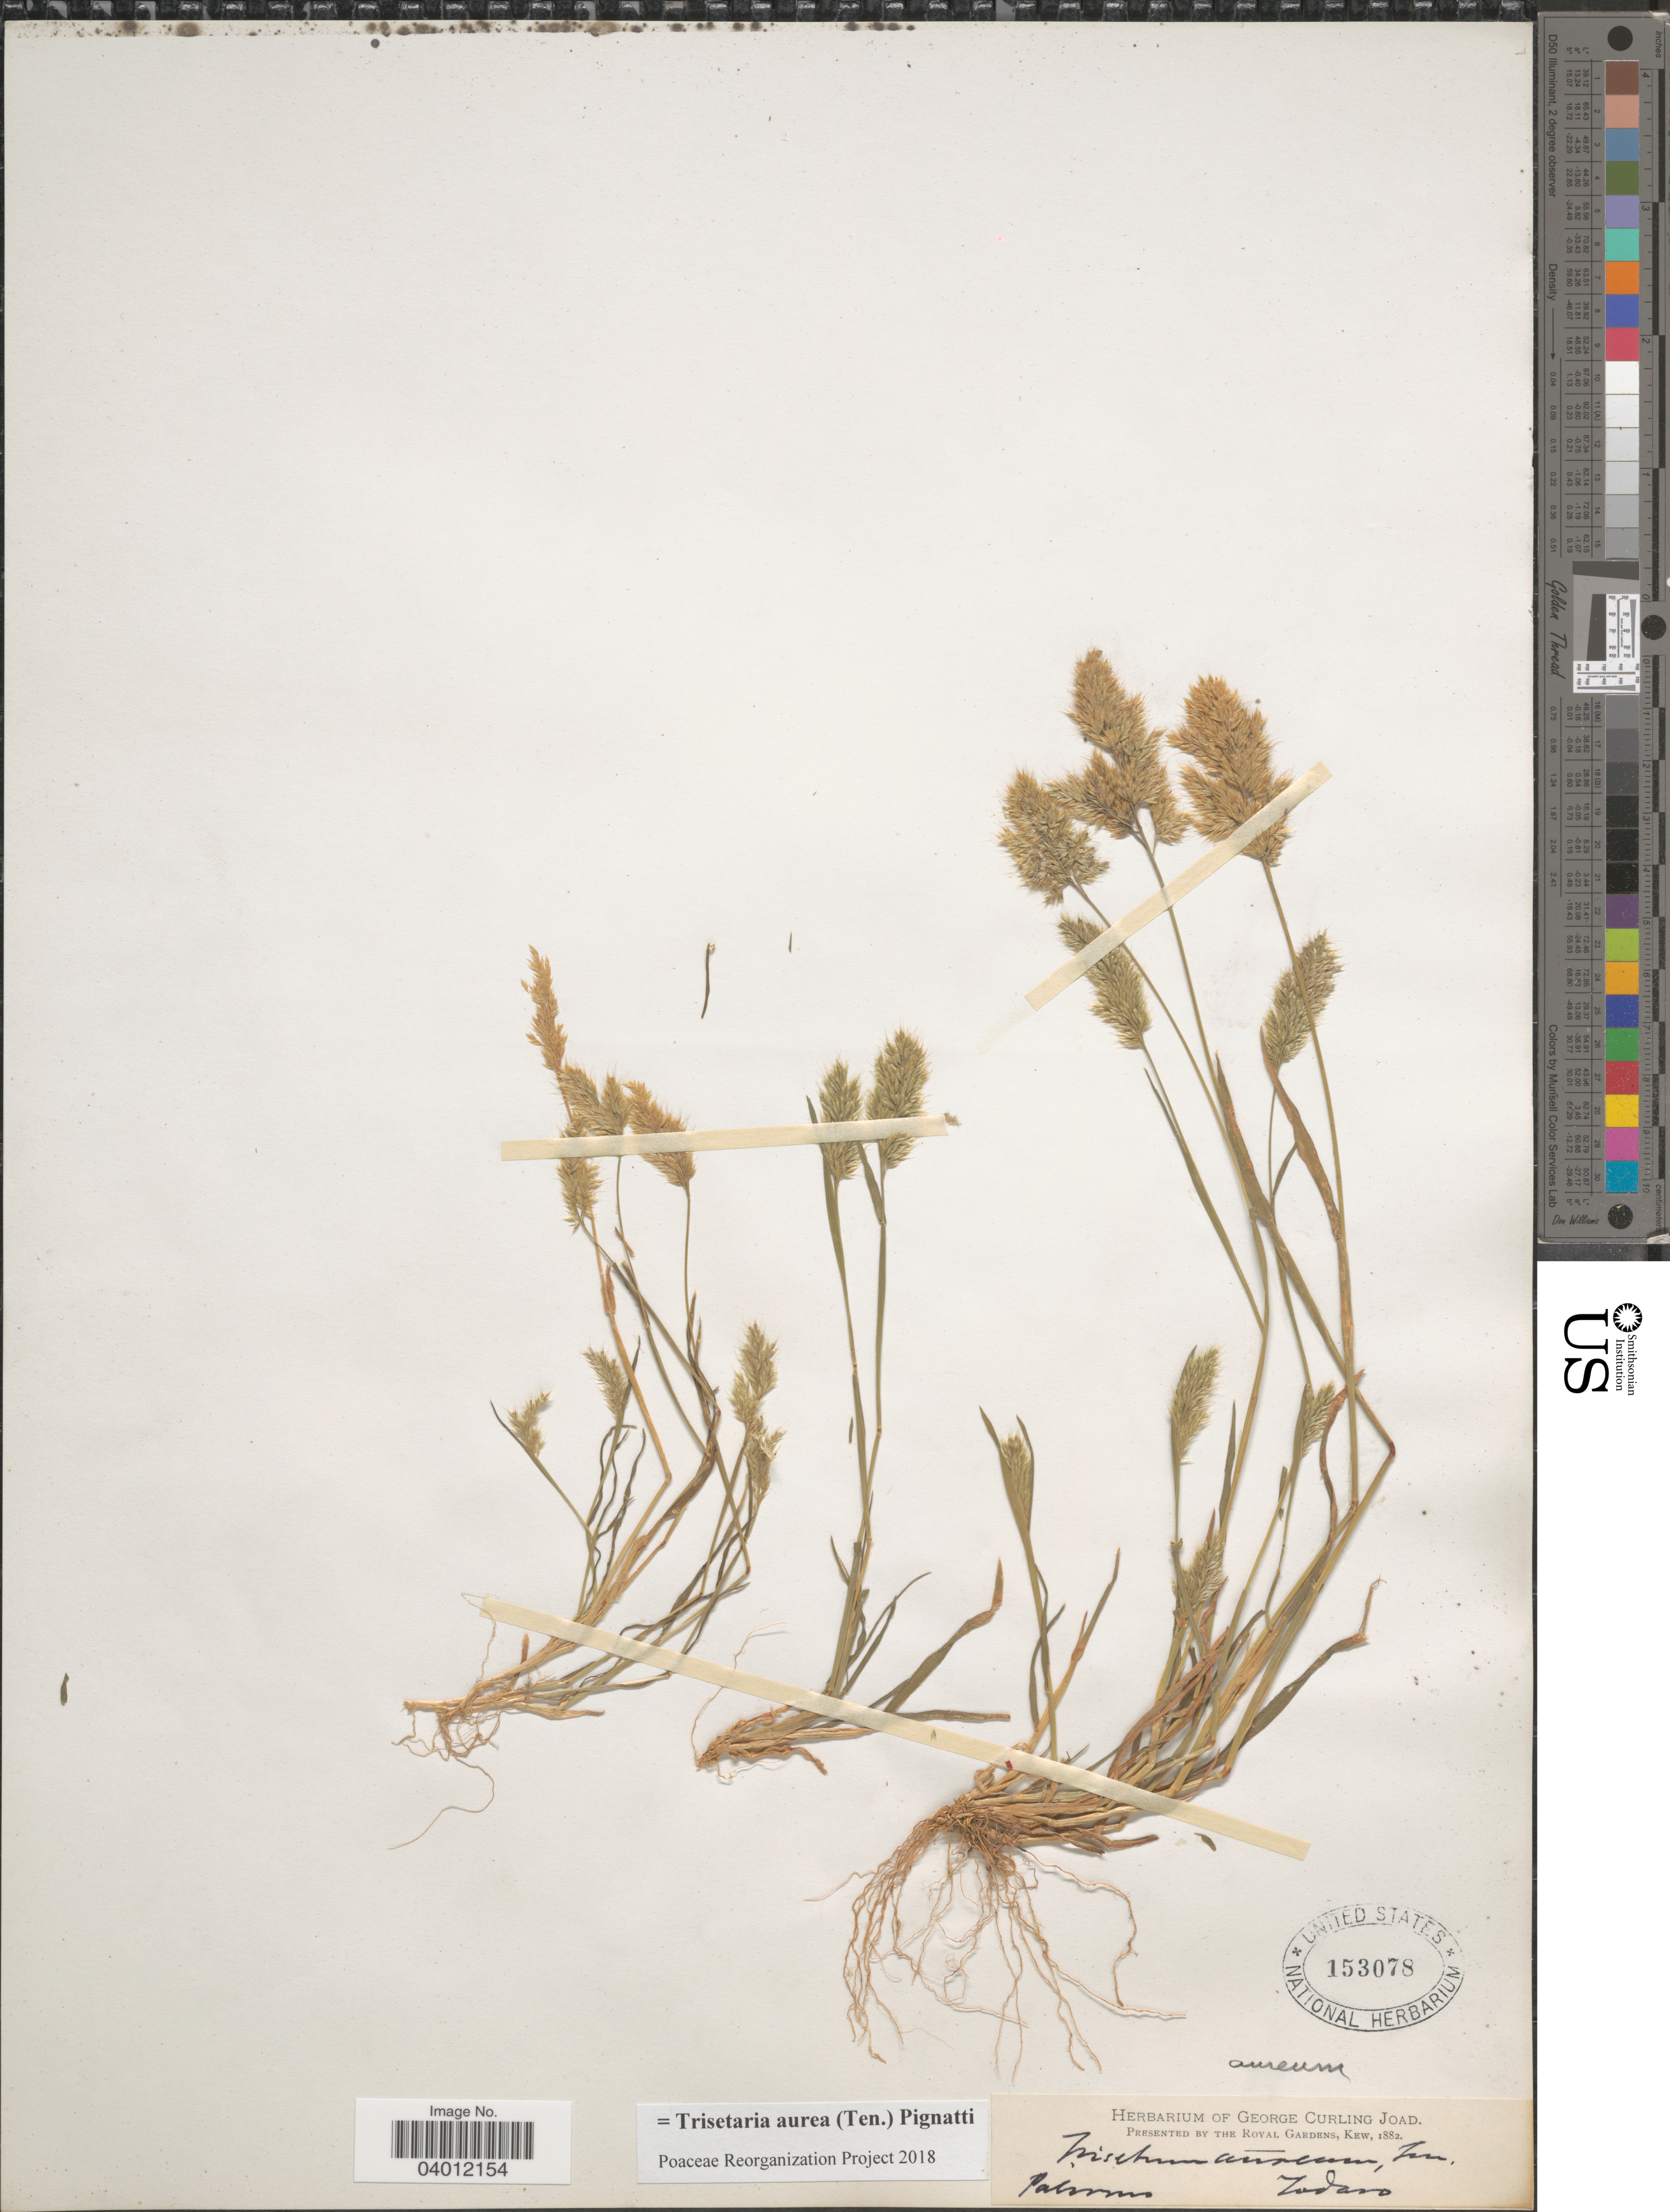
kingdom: Plantae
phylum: Tracheophyta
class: Liliopsida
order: Poales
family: Poaceae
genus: Trisetaria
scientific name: Trisetaria aurea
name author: (Ten.) Pignatti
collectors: Todaro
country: Italy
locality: Palermo.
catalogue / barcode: US 153078